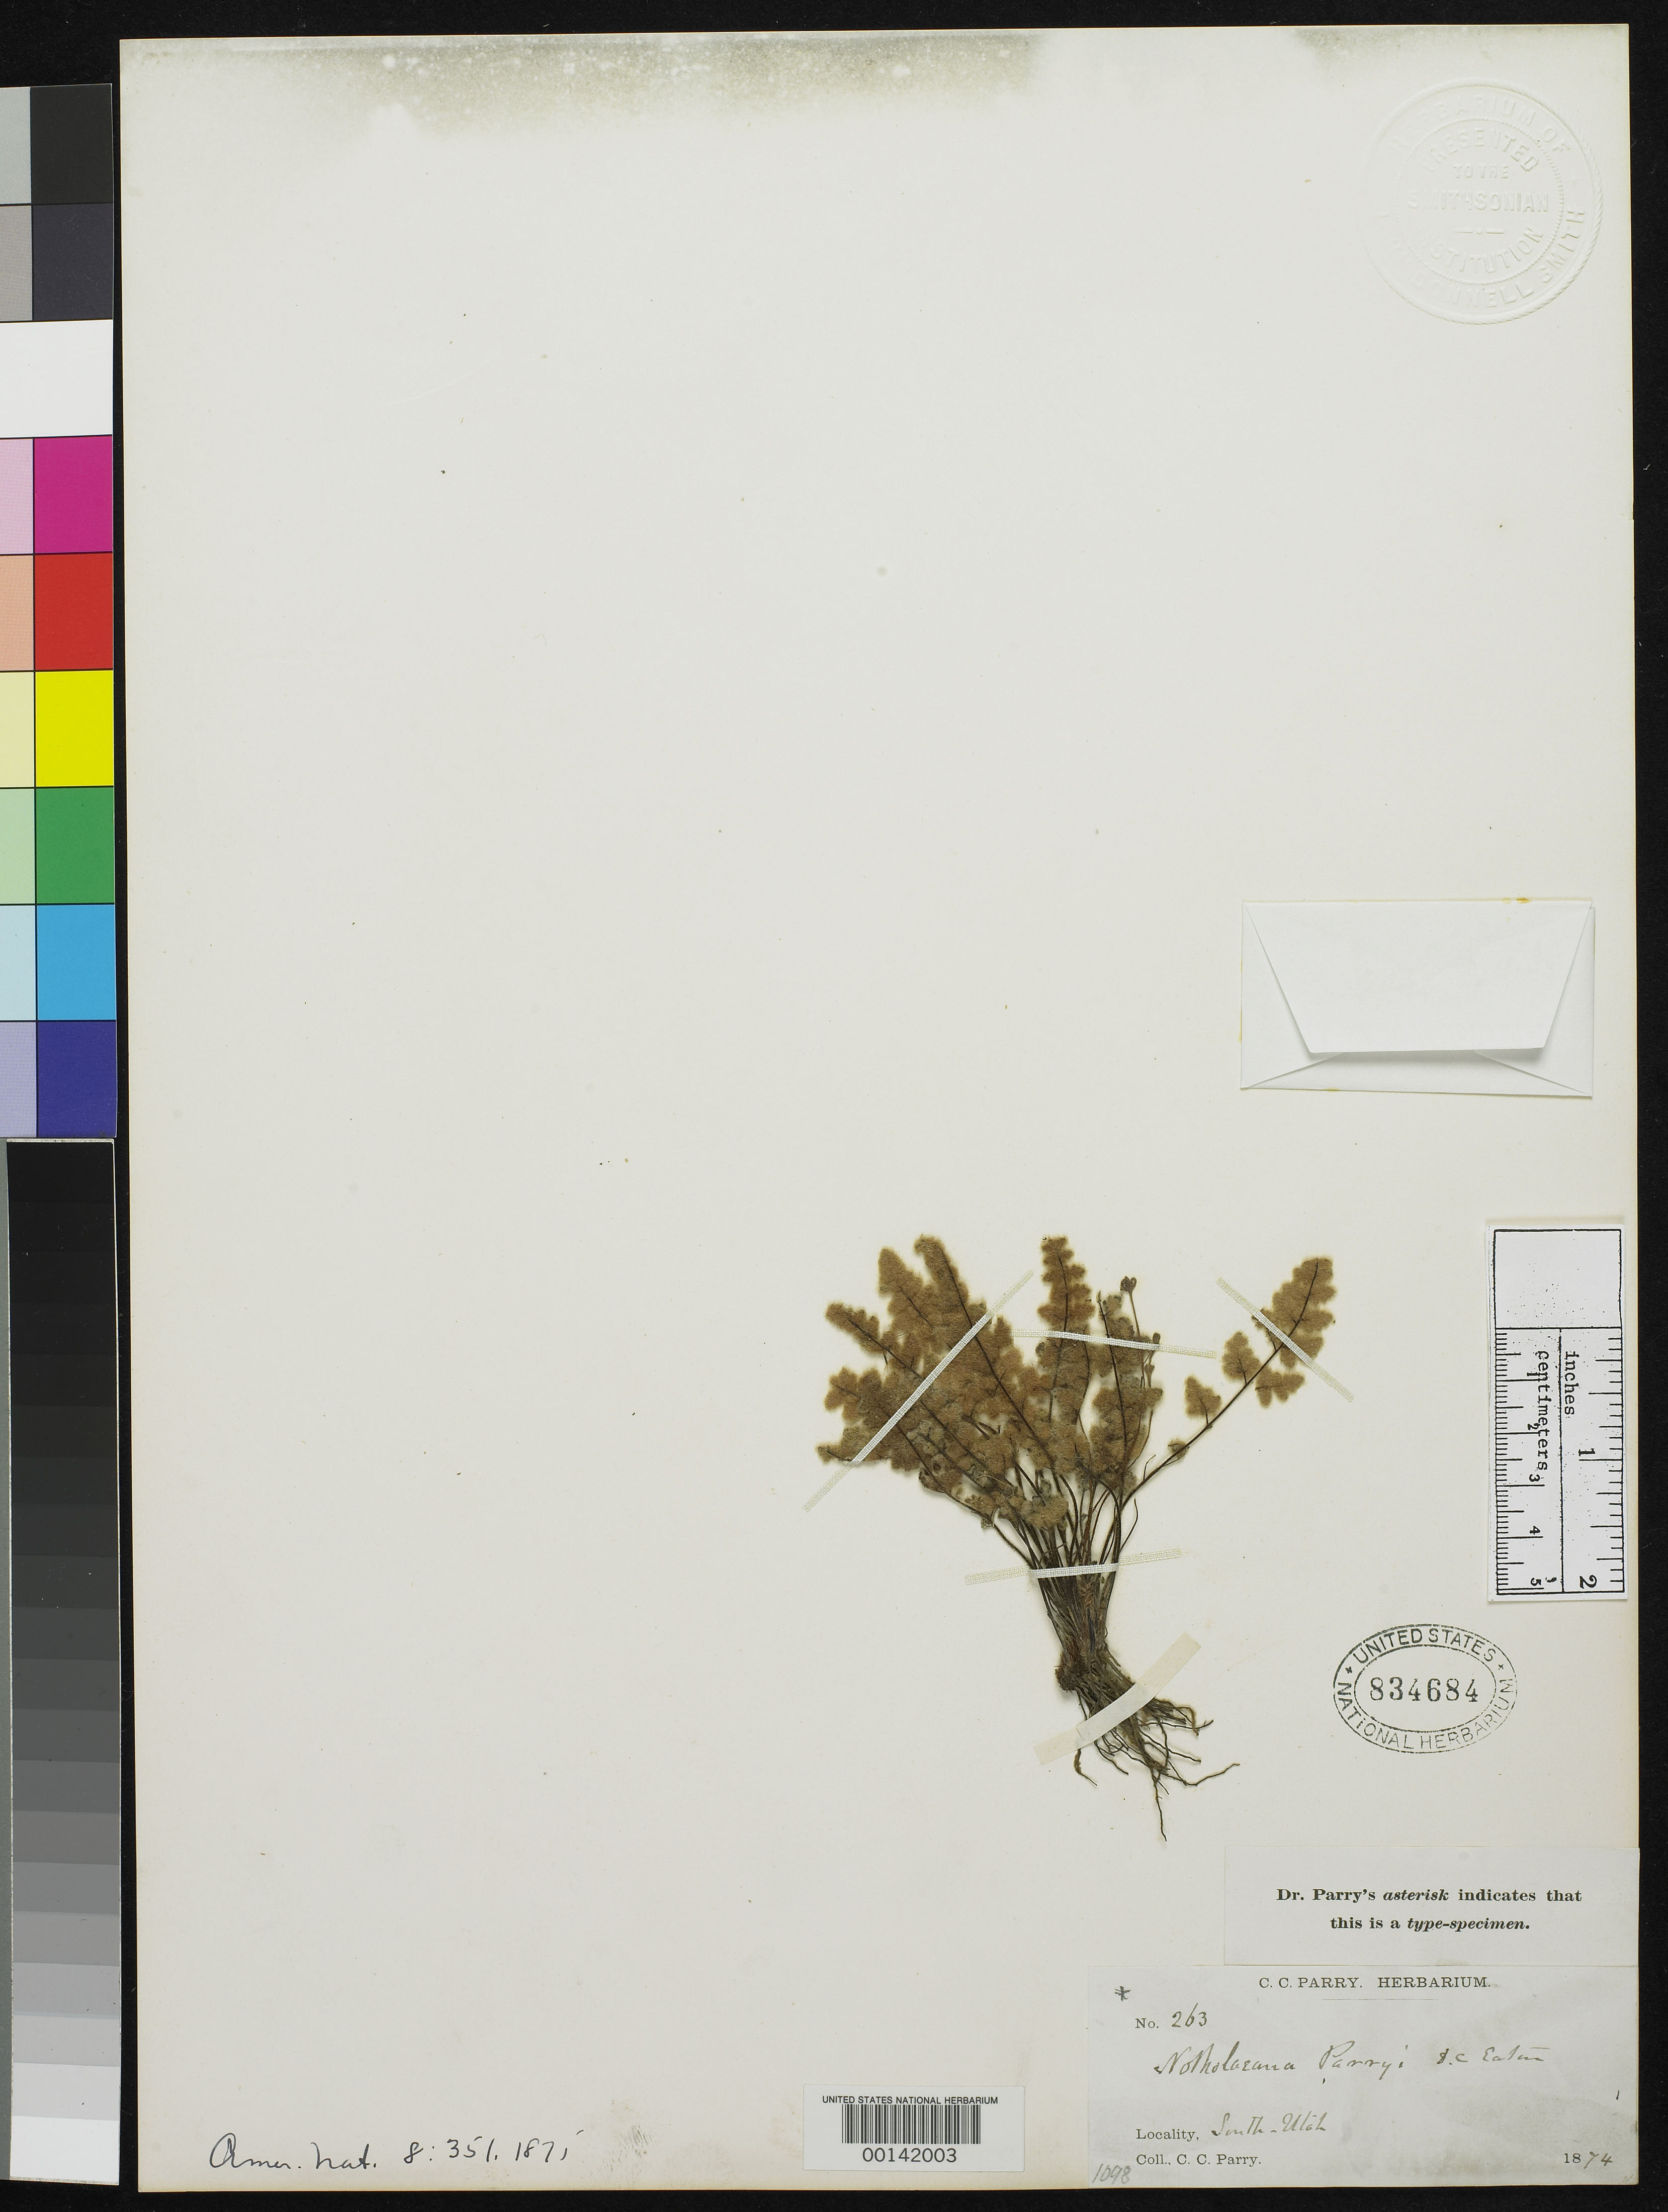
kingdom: Plantae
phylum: Tracheophyta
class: Polypodiopsida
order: Polypodiales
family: Pteridaceae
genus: Notholaena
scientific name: Notholaena parryi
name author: D.C. Eaton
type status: Type Collection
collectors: C. C. Parry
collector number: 263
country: United States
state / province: Utah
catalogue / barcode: US 834684